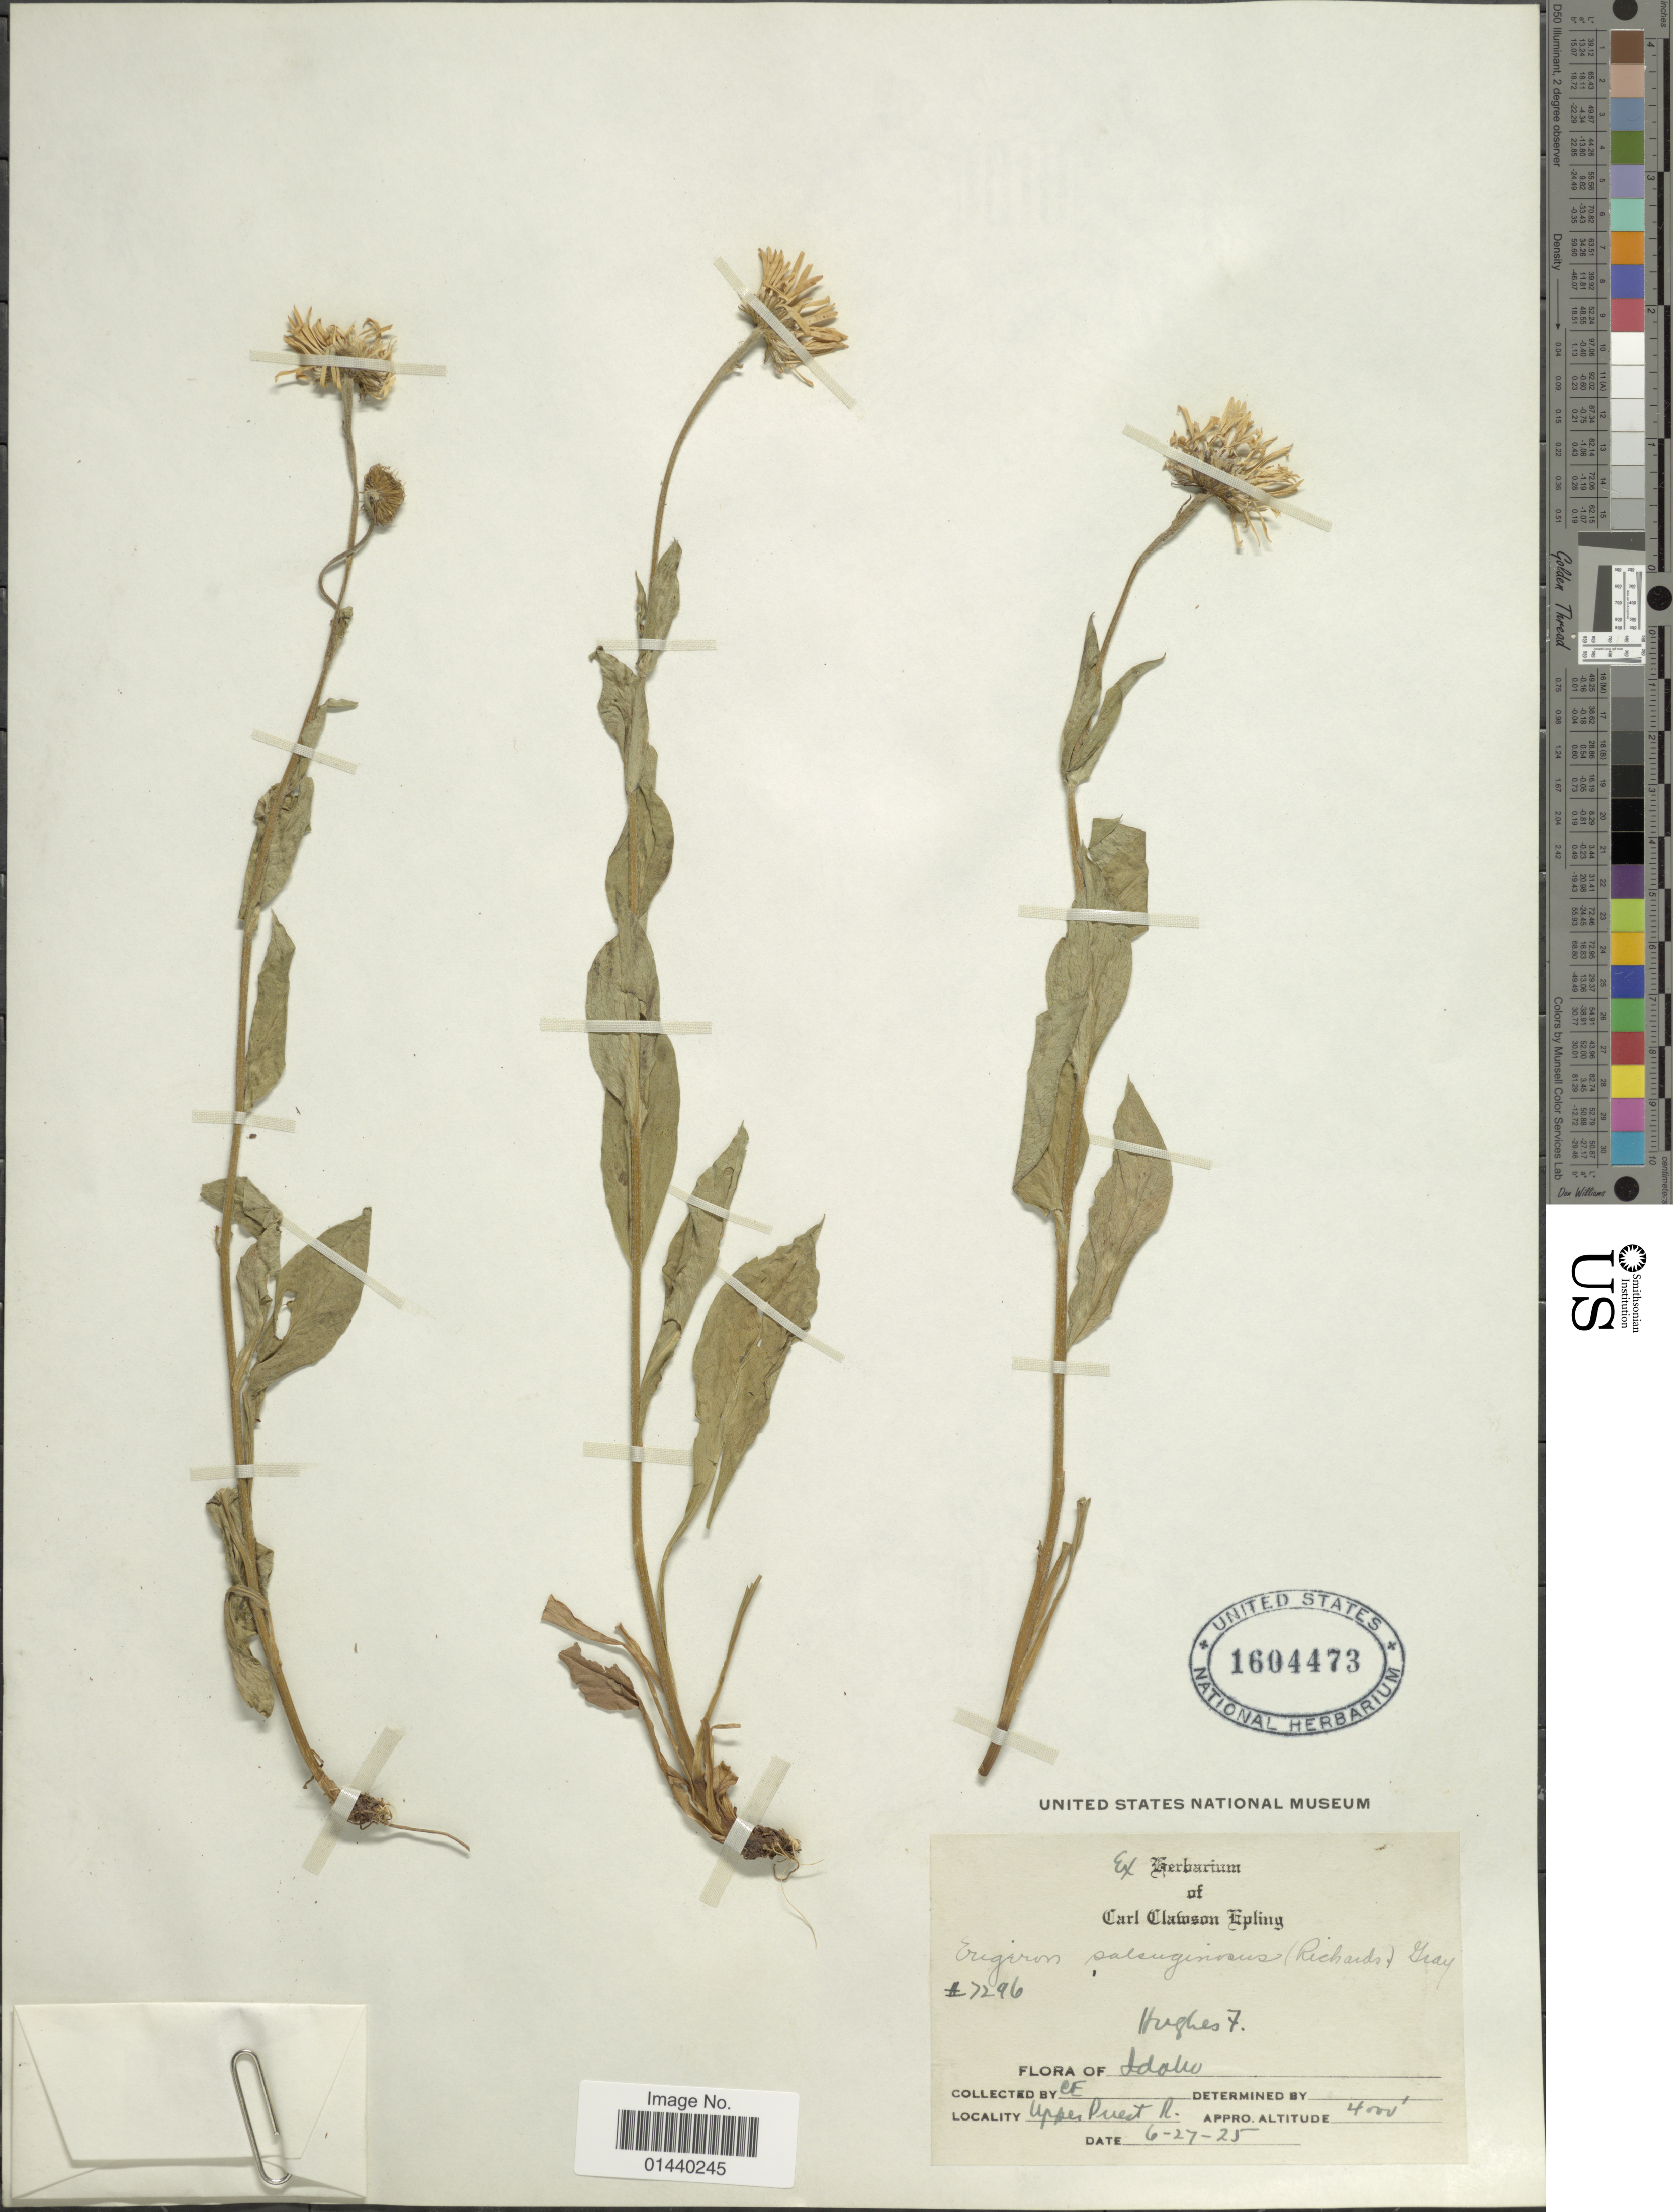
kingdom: Plantae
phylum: Tracheophyta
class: Magnoliopsida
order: Asterales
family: Asteraceae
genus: Erigeron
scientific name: Erigeron salsuginosus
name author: (Richardson ex R. Br.) A. Gray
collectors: C. C. Epling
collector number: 7296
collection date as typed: Transcribed d/m/y: 27/6/25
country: United States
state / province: Idaho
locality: Upper Priest R.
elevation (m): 1219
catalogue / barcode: US 1604473